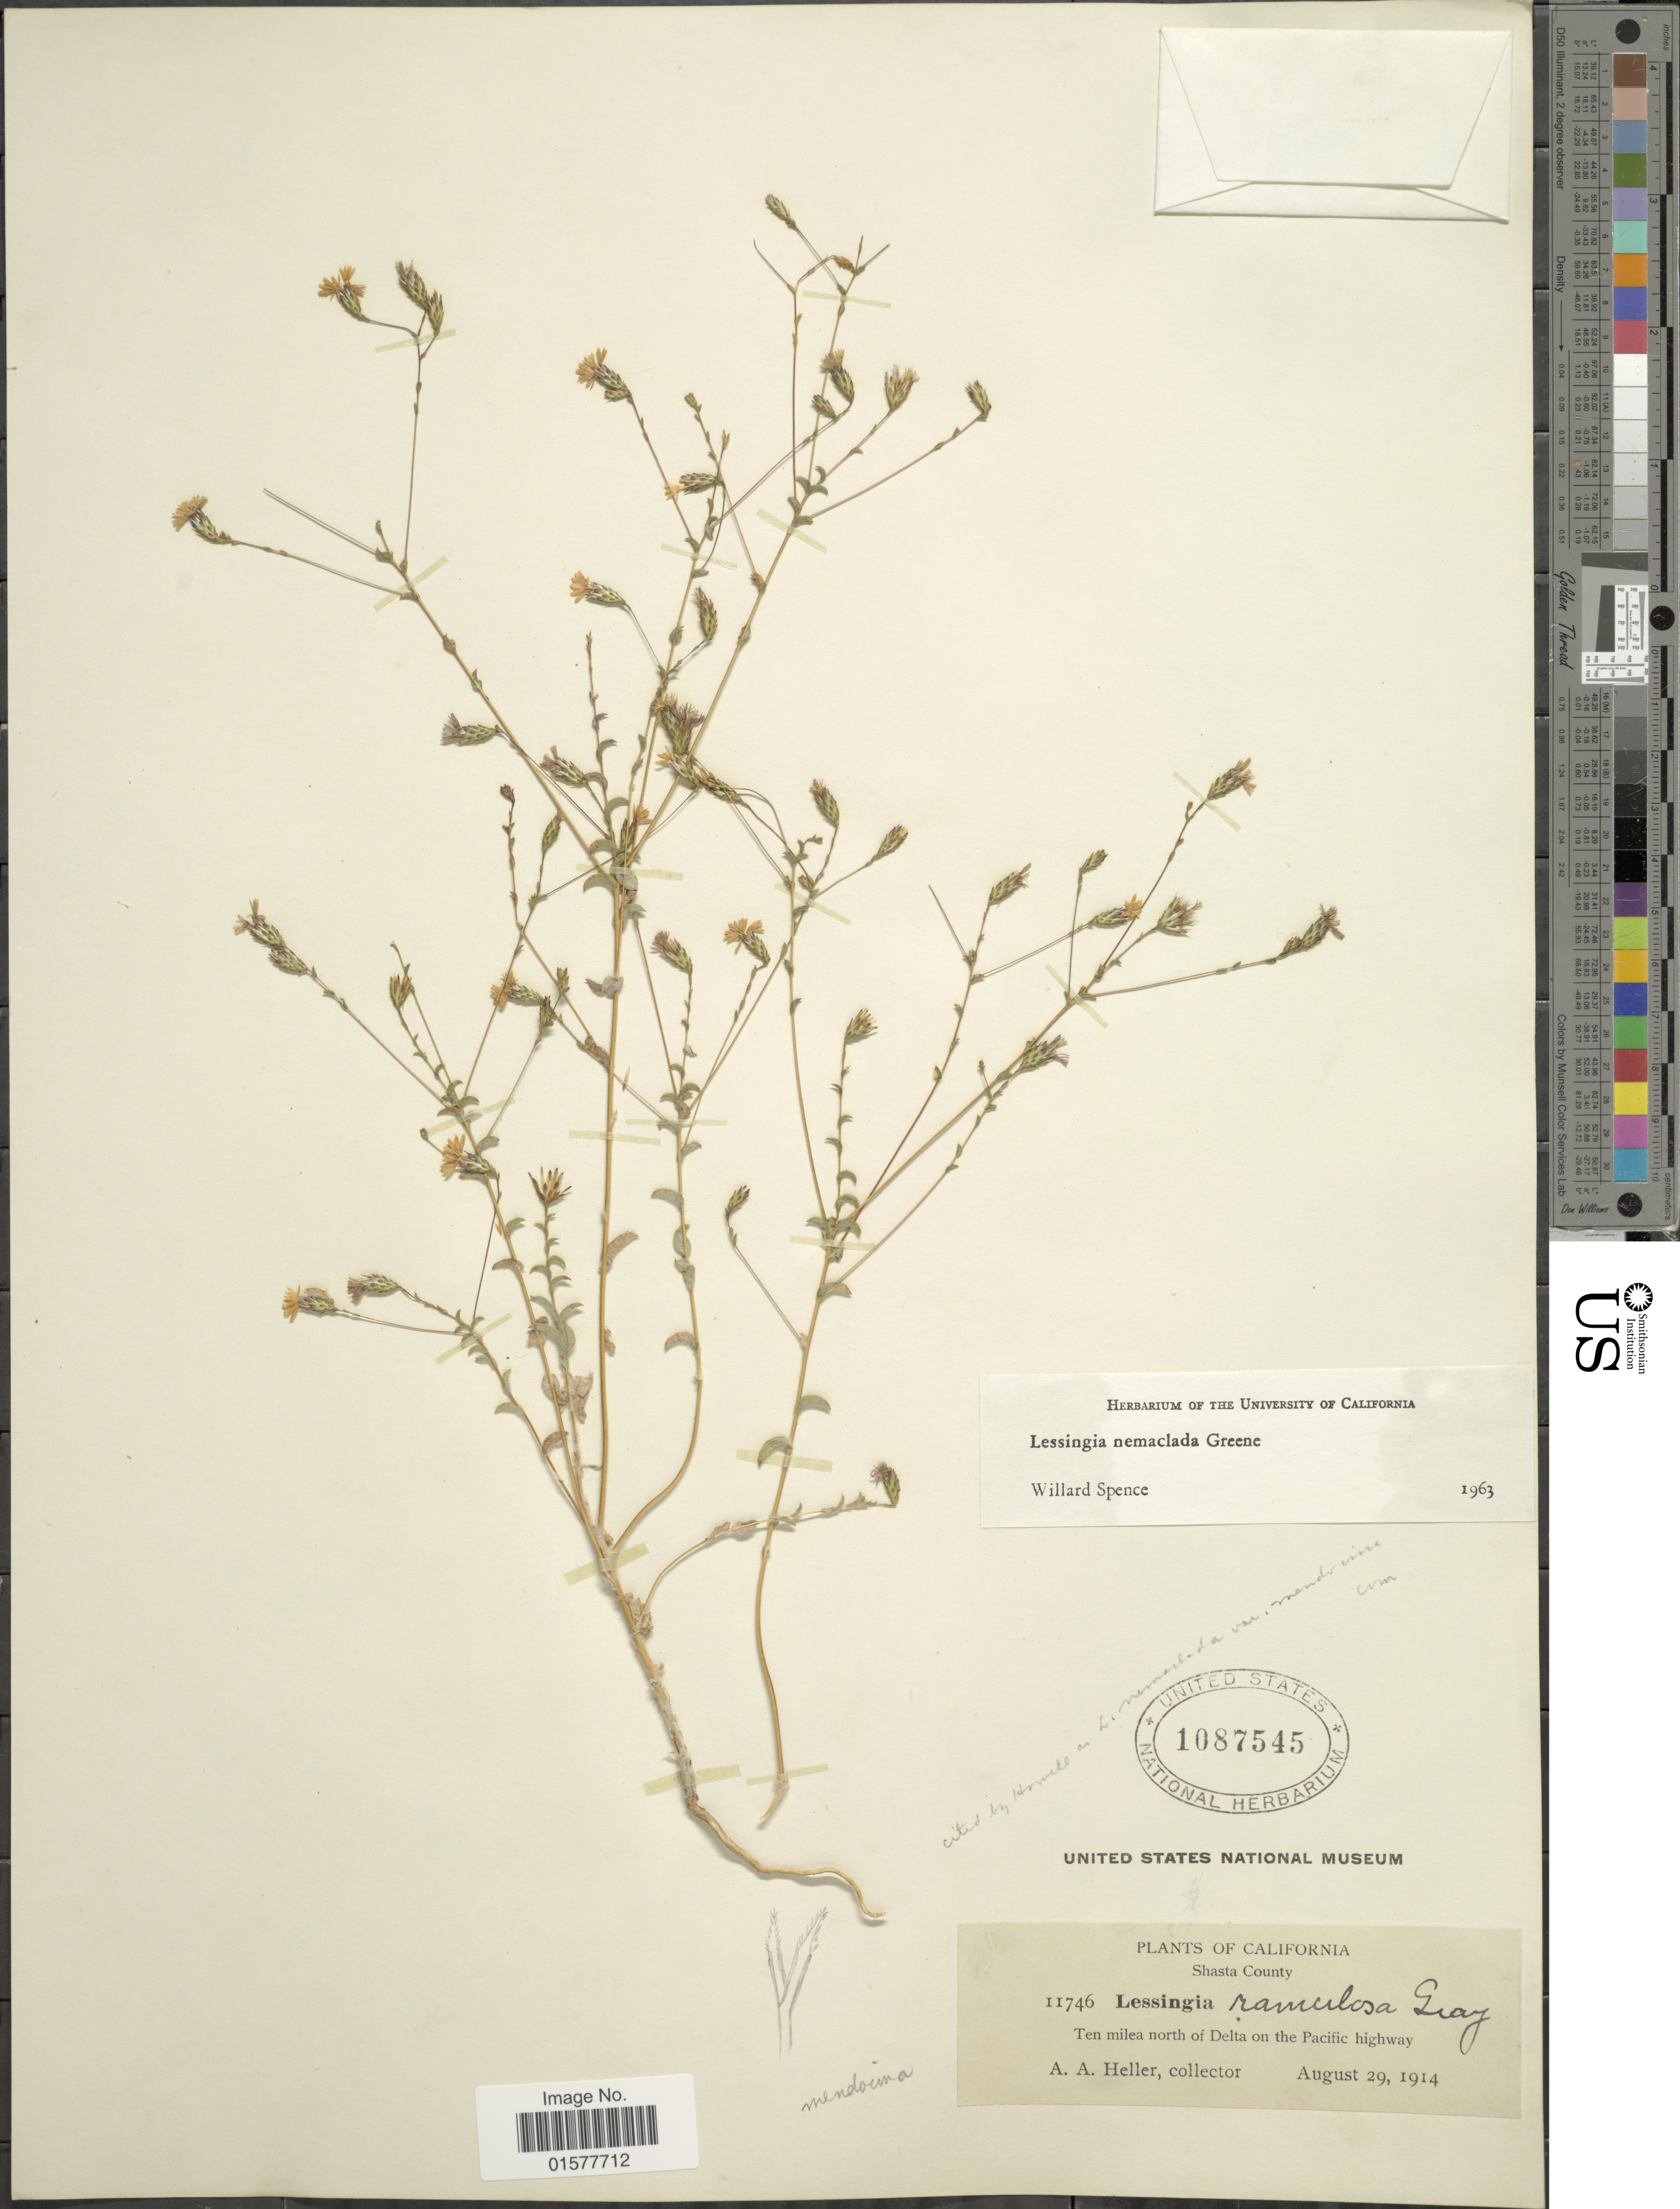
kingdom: Plantae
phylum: Tracheophyta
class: Magnoliopsida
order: Asterales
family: Asteraceae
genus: Lessingia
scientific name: Lessingia nemaclada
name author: Greene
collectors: A. A. Heller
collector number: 11746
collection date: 1914-08-29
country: United States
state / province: California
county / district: Shasta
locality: Shasta County, Ten milea north of Delta on the Pacific highway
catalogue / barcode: US 1087545